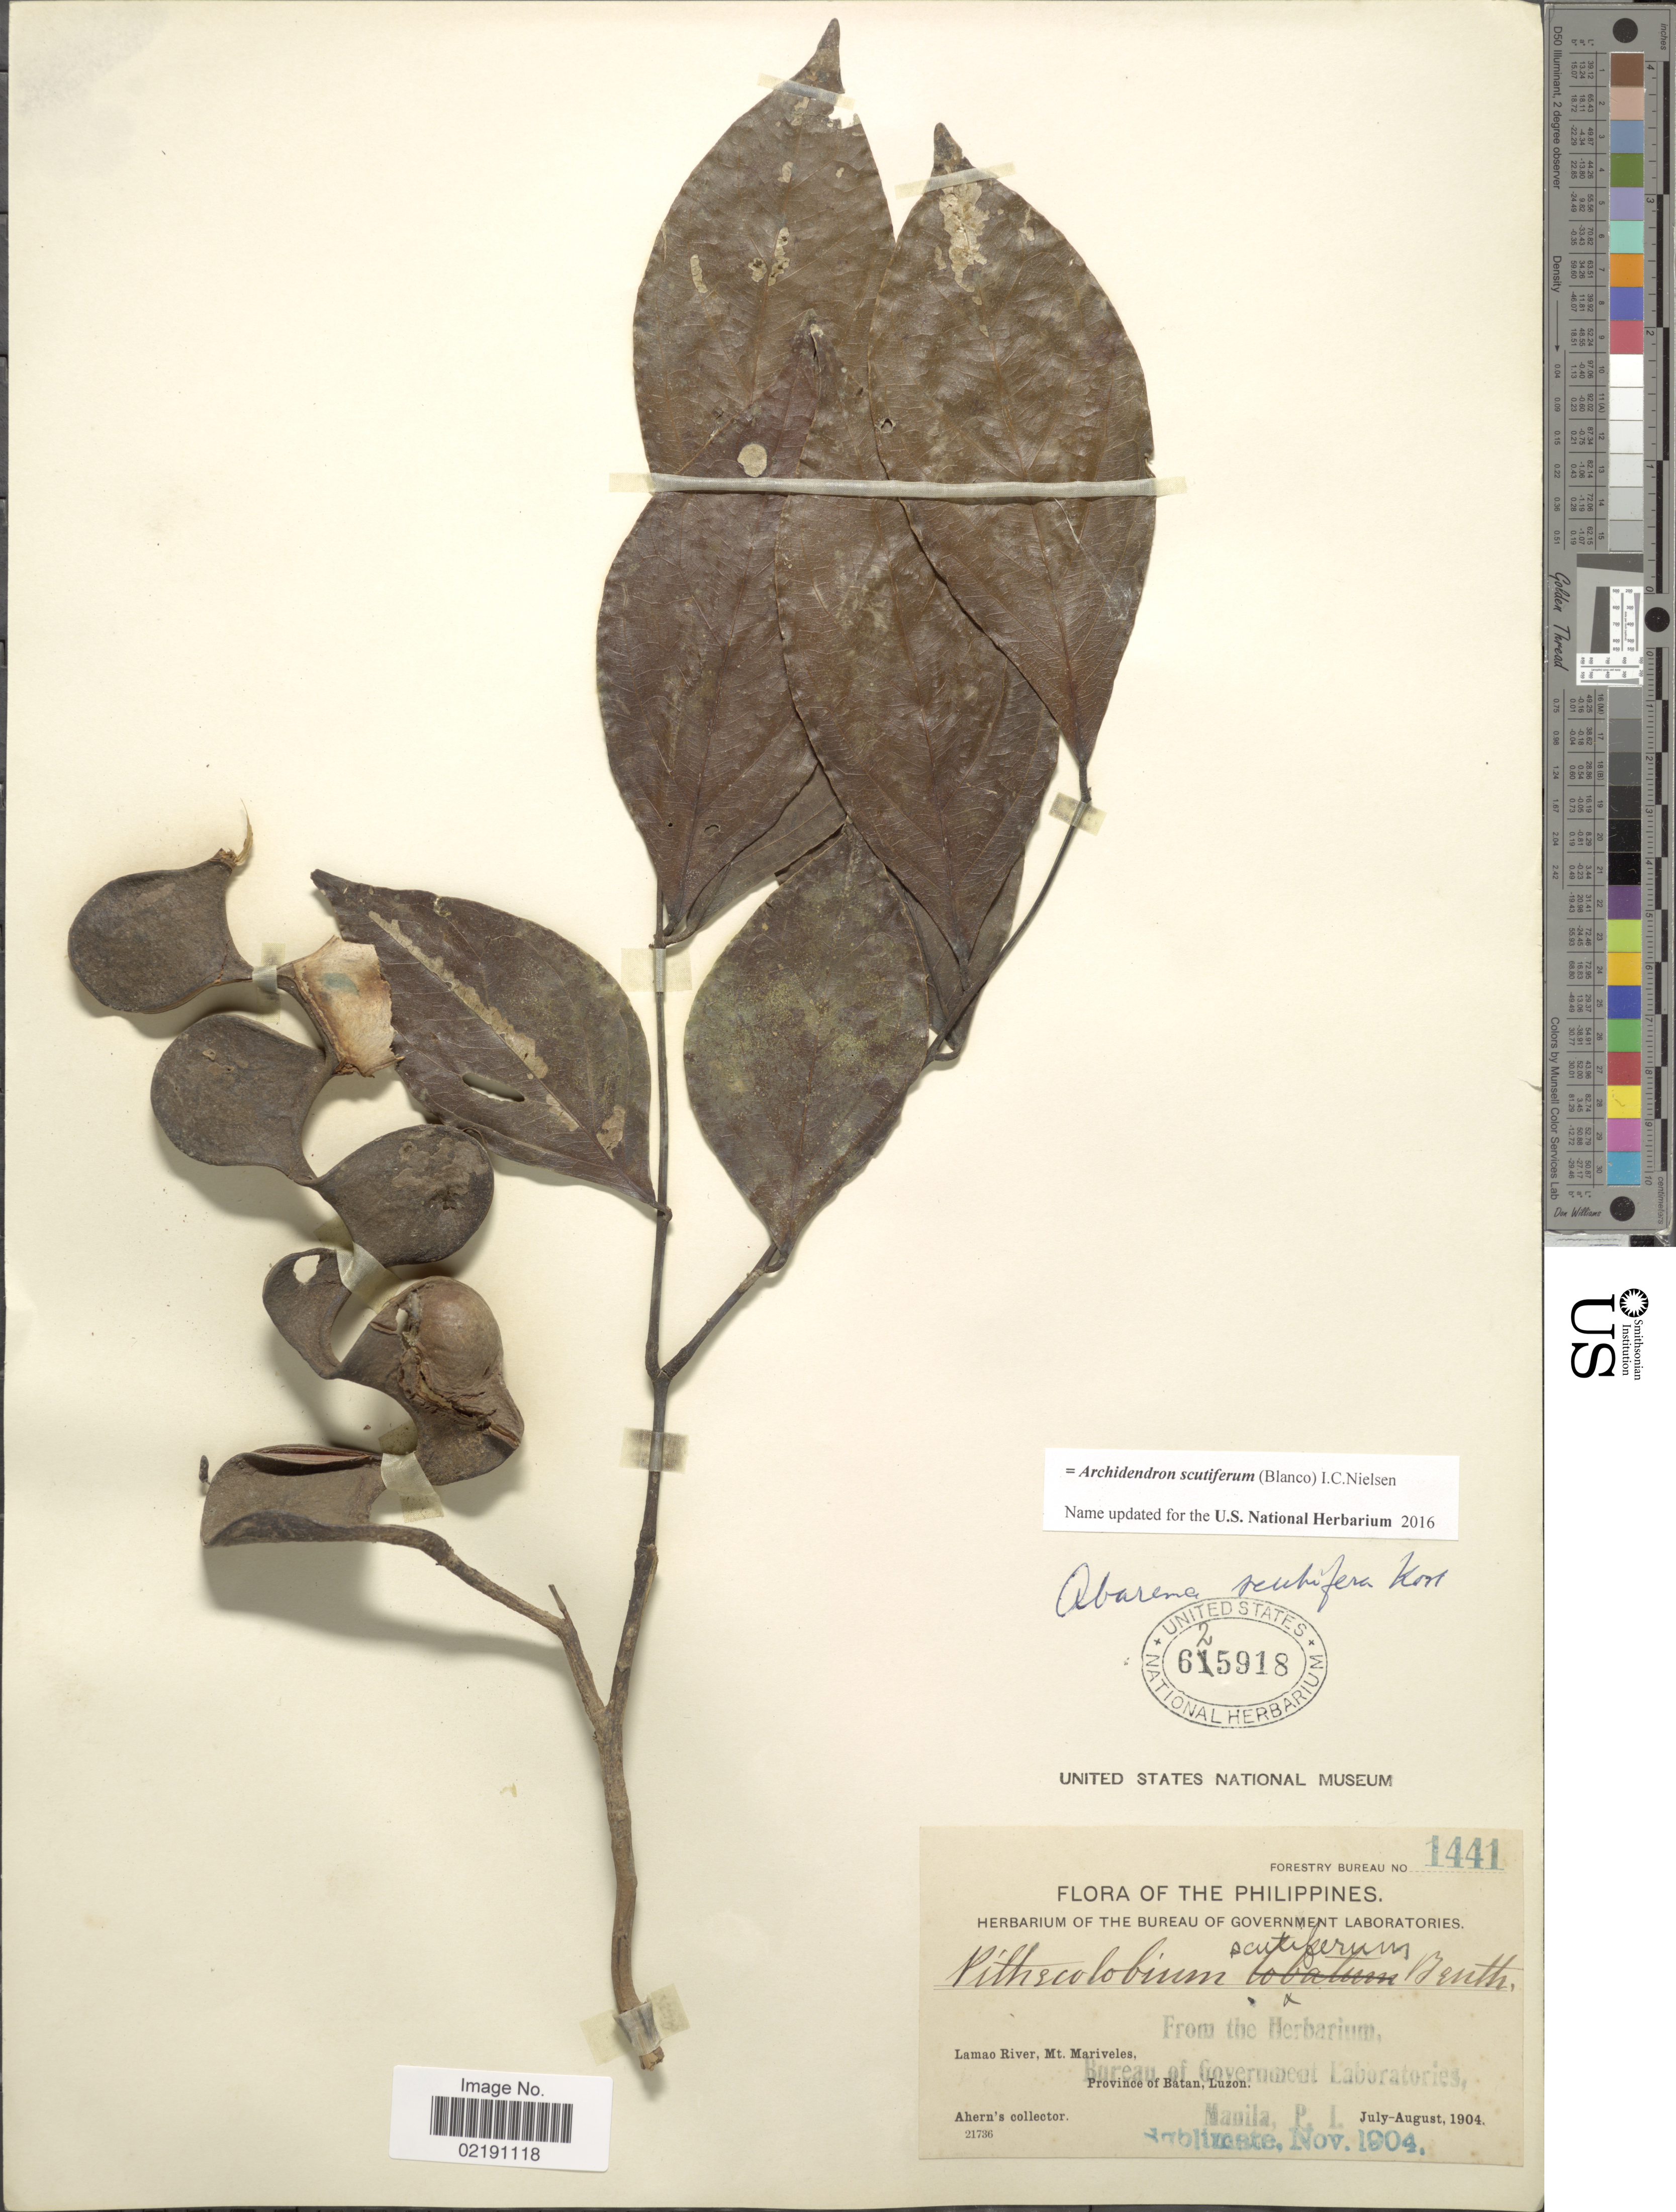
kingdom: Plantae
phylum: Tracheophyta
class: Magnoliopsida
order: Fabales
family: Fabaceae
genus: Archidendron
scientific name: Archidendron scutiferum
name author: (Blanco) I.C. Nielsen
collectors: Ahern's collector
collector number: Forestry Bureau 1441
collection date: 1904-07/1904-08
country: Philippines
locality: Lamao River, Mt. Mariveles. Province of Batan, Luzon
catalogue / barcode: US 625918